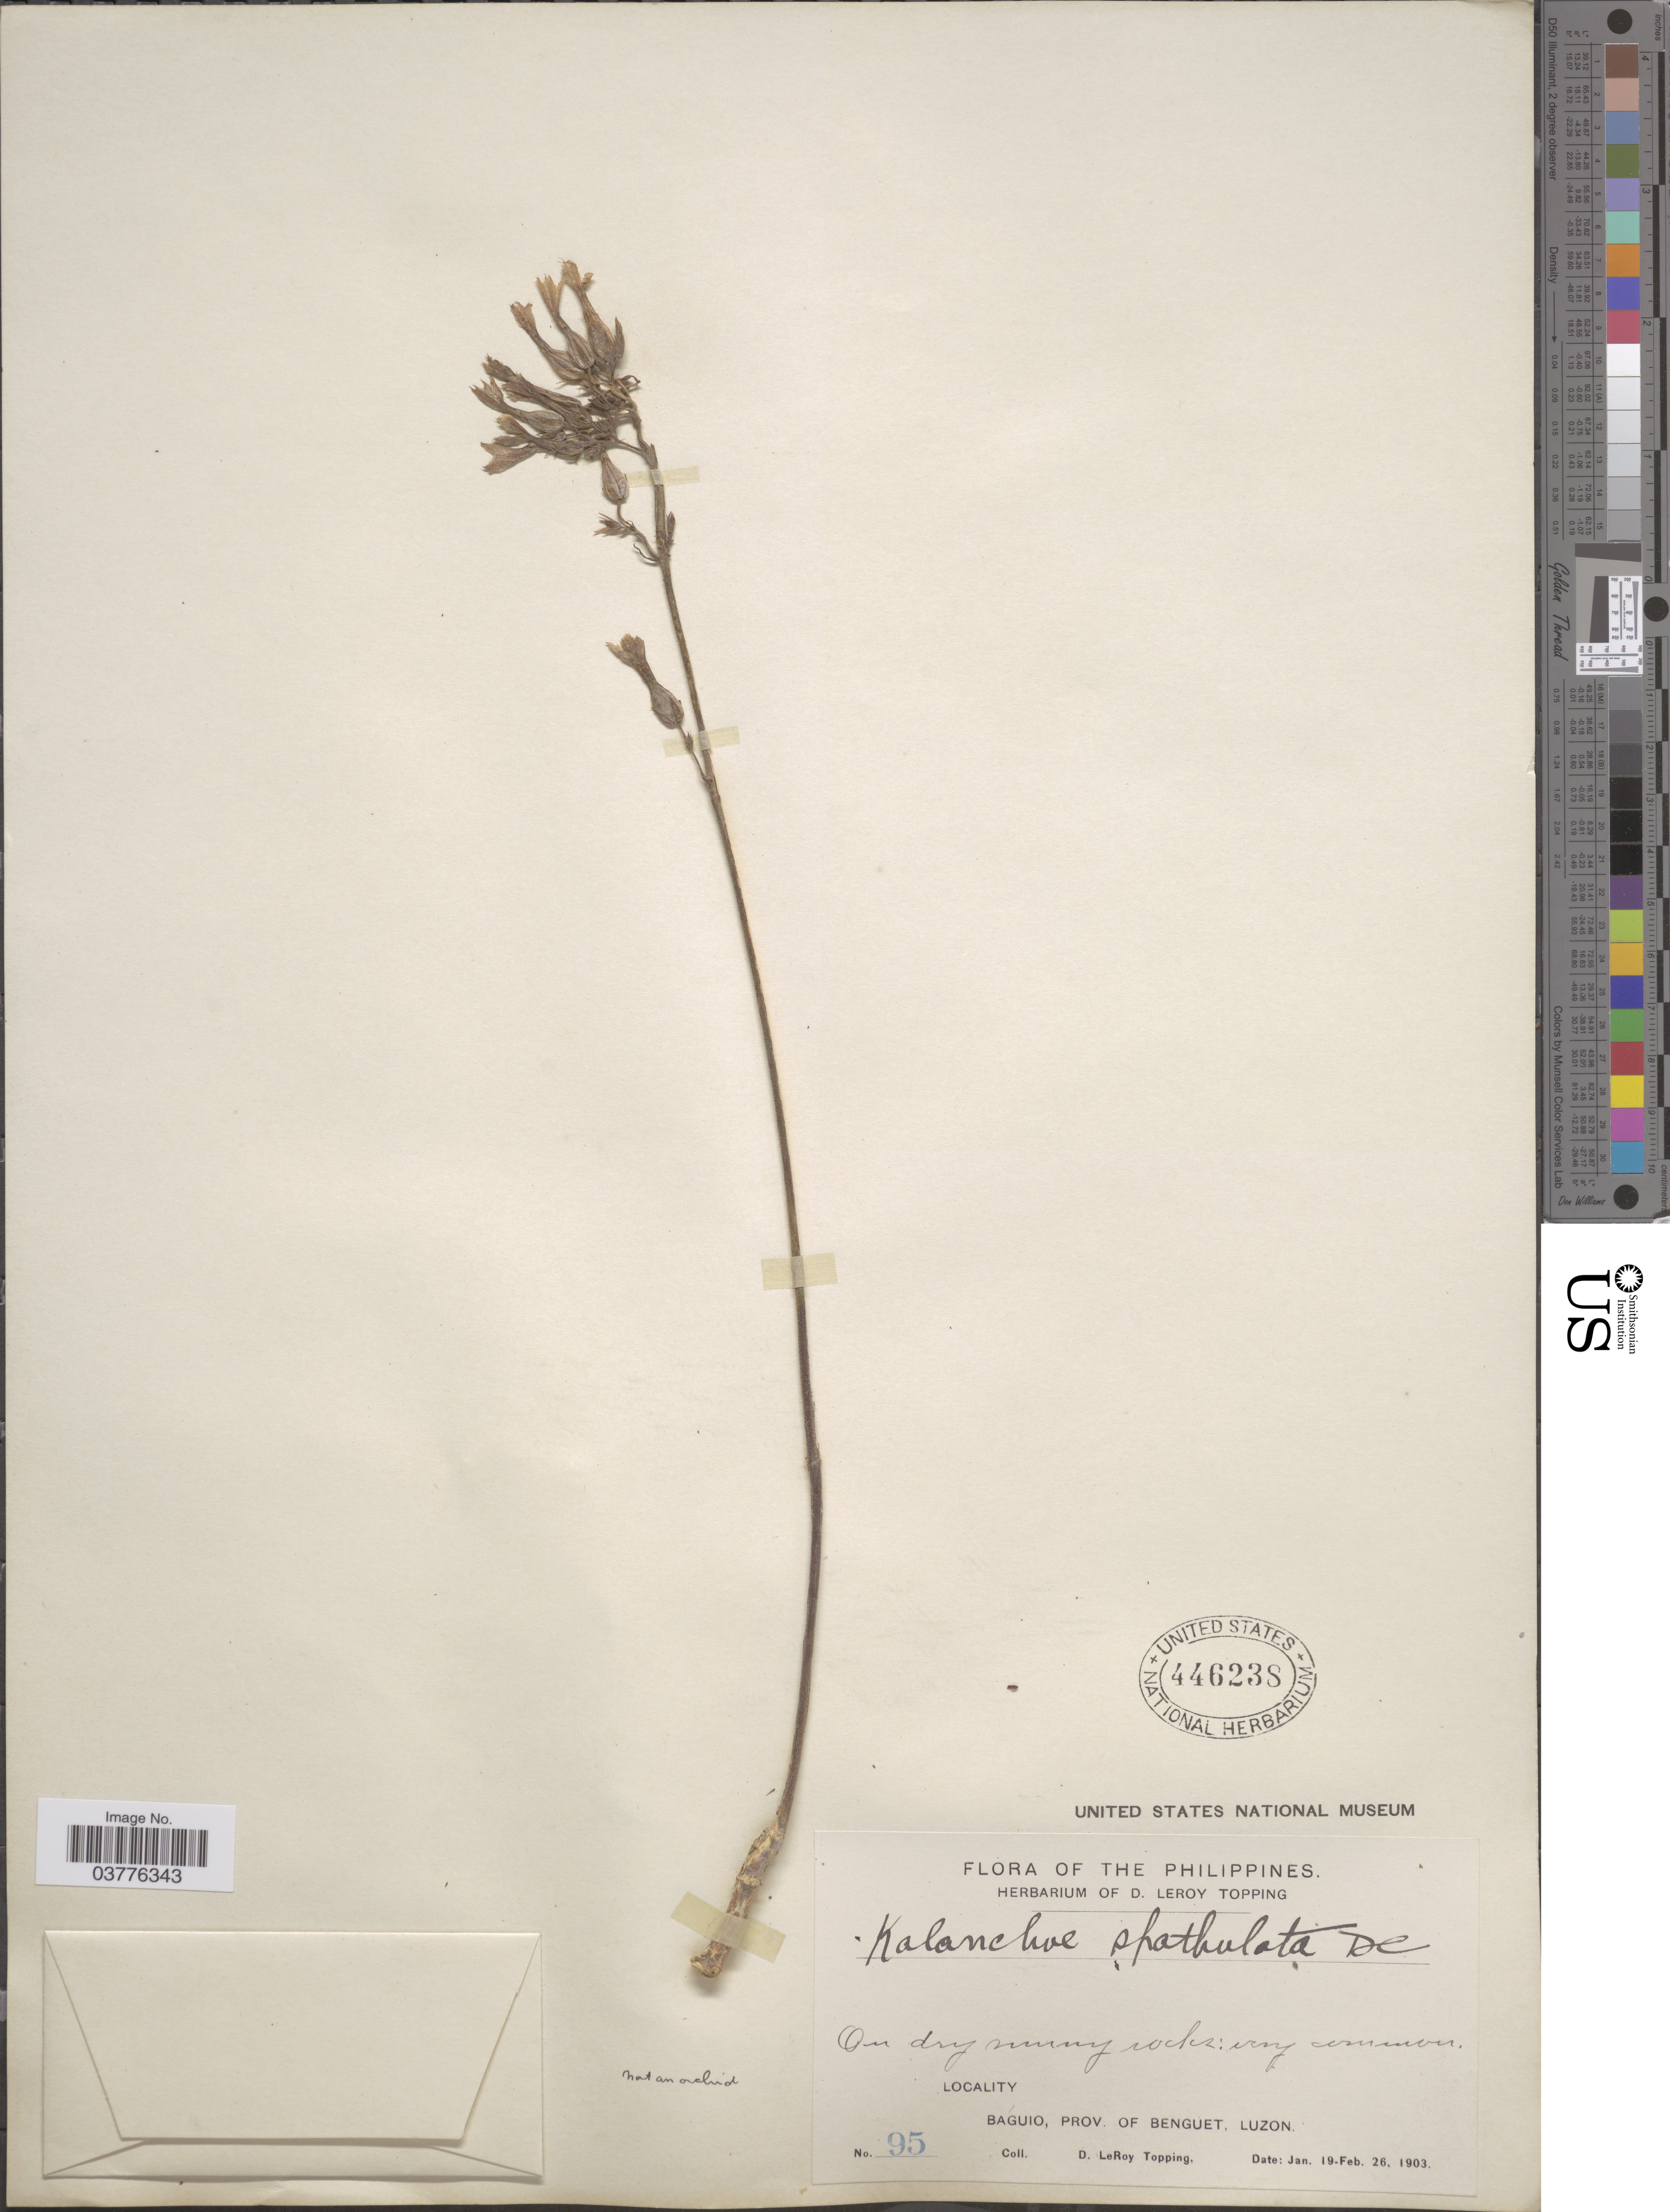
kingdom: Plantae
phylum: Tracheophyta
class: Magnoliopsida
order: Saxifragales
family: Crassulaceae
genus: Kalanchoe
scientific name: Kalanchoe spathulata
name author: DC.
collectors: D. L. Topping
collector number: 95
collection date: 1903-01-19/1903-02-26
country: Philippines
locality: The Philippines. Baguio, Prov. of Benguet, Luzon.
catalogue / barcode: US 446238